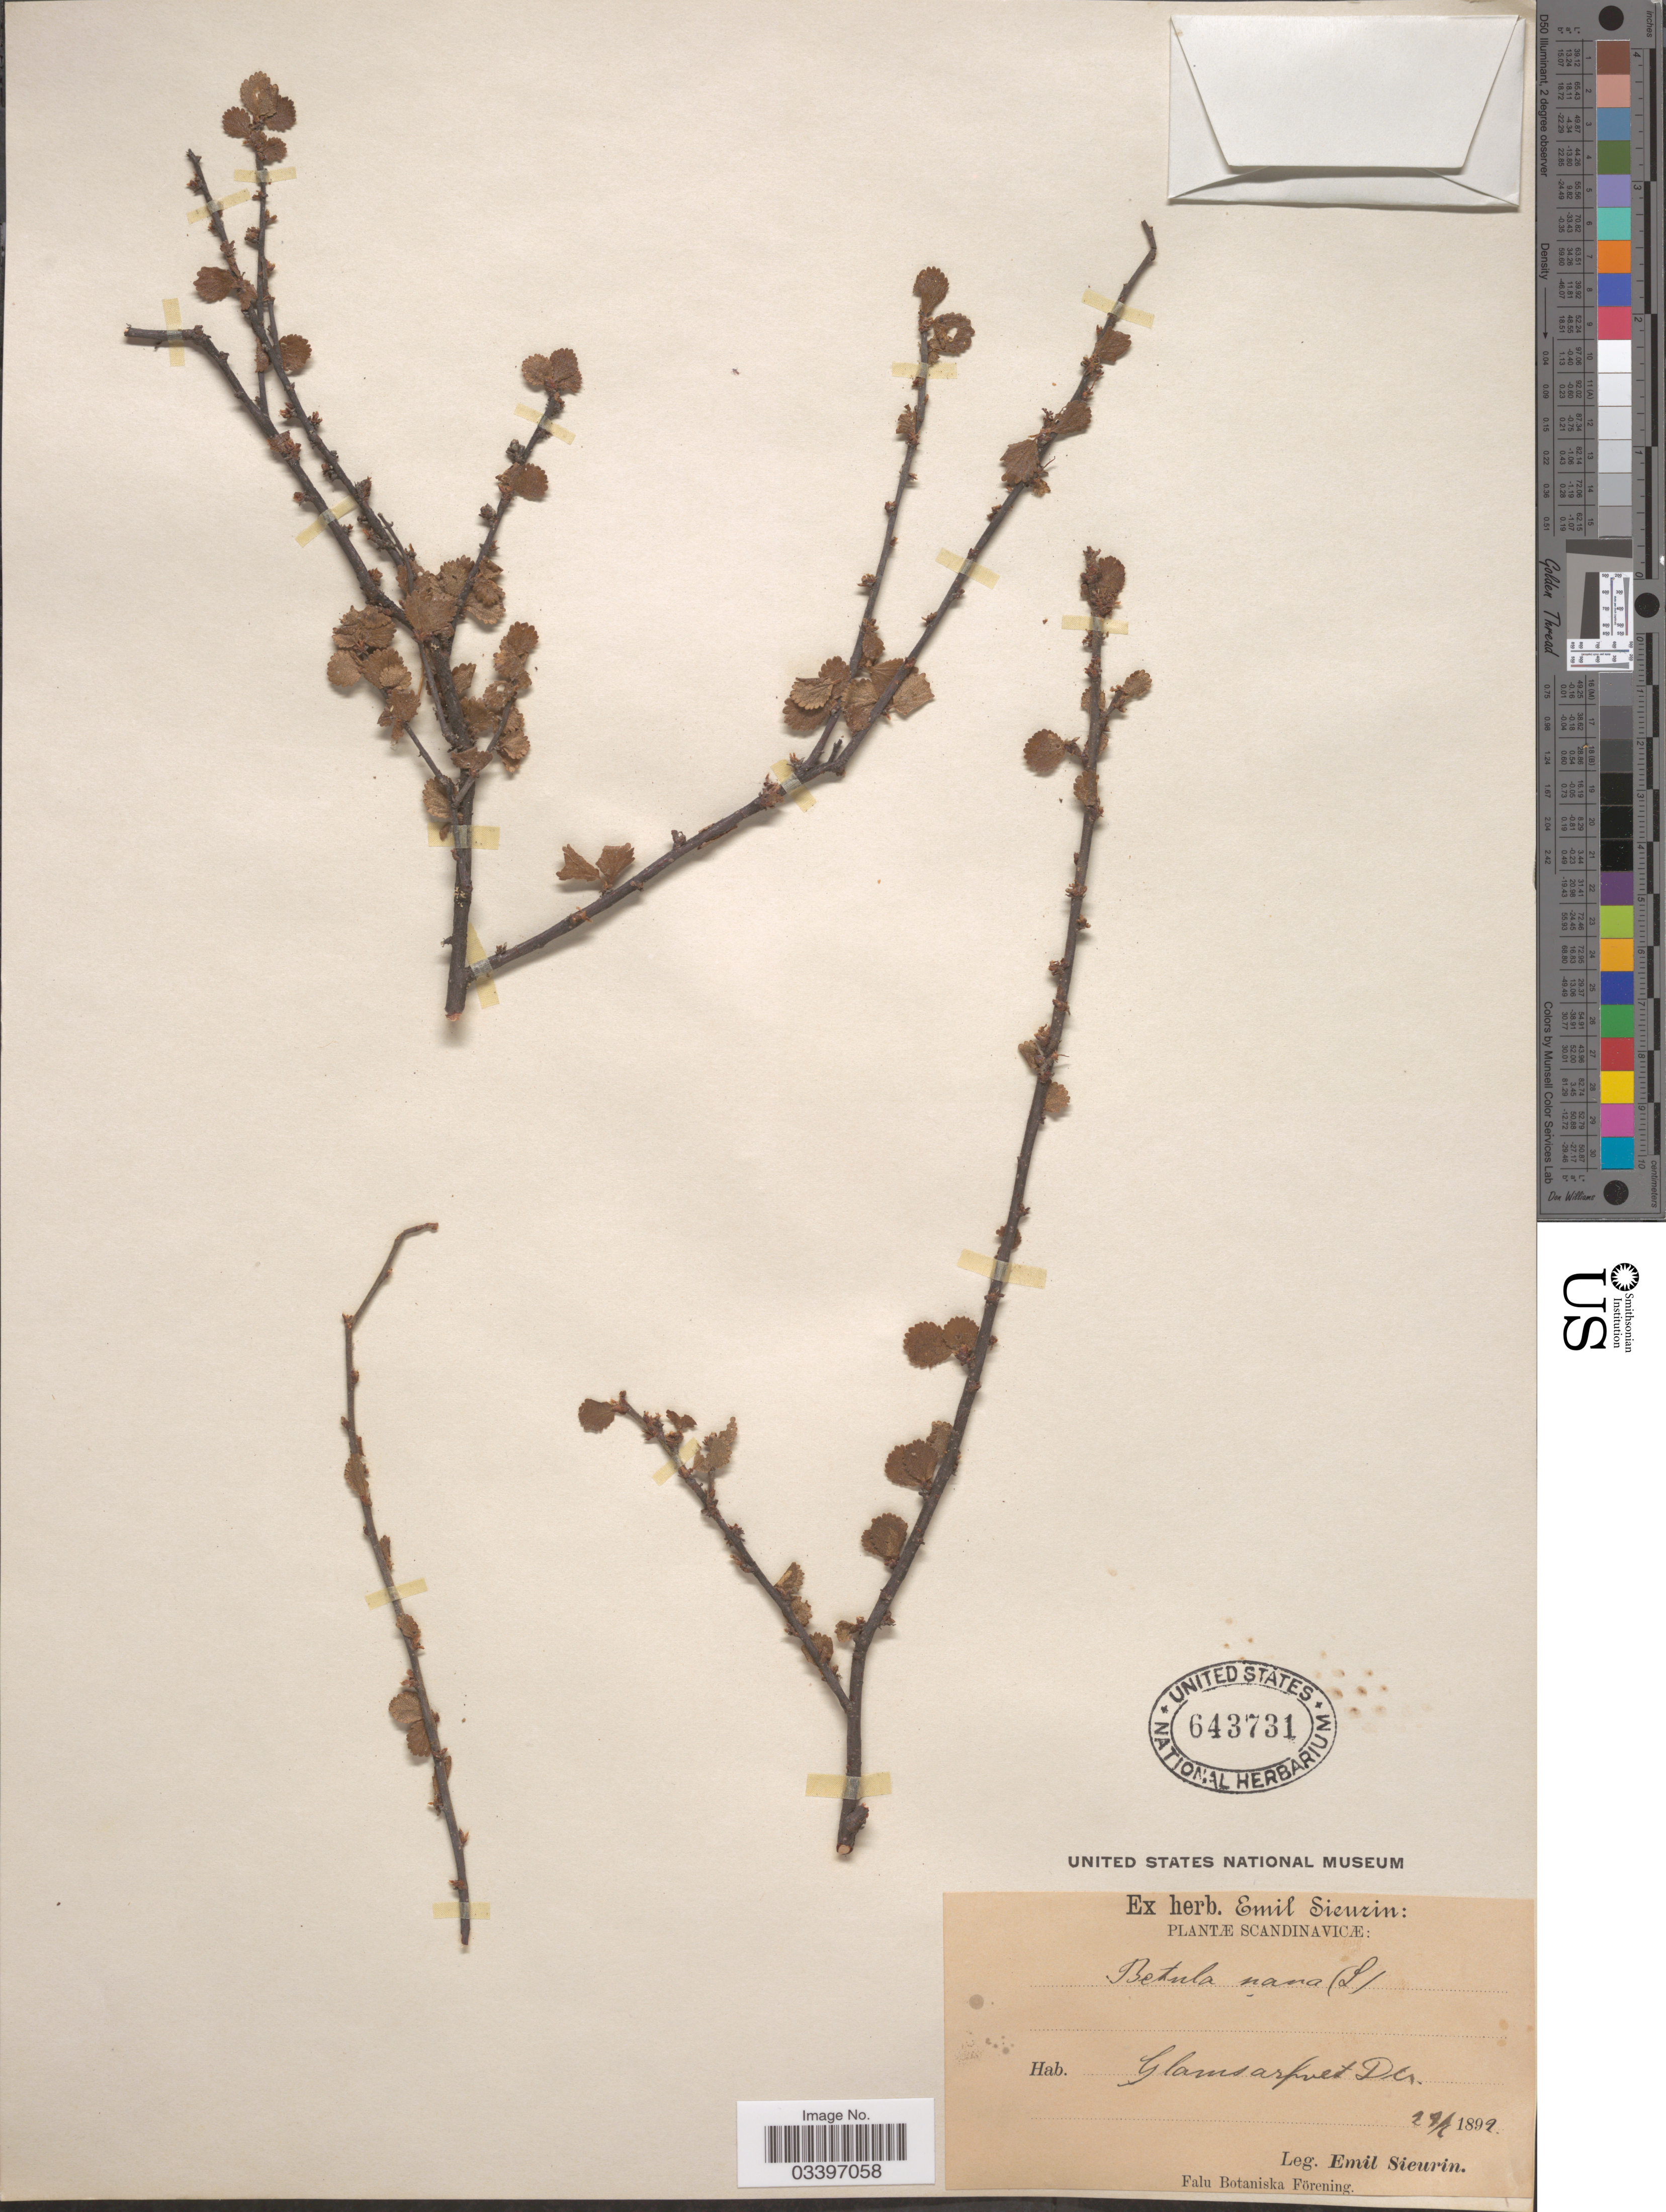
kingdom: Plantae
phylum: Tracheophyta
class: Magnoliopsida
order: Fagales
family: Betulaceae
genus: Betula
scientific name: Betula nana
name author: L.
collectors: E. Sieurin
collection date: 1892-06-27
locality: Scandinavicæ. Glamsarpuet Der. [interpreted]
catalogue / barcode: US 643731